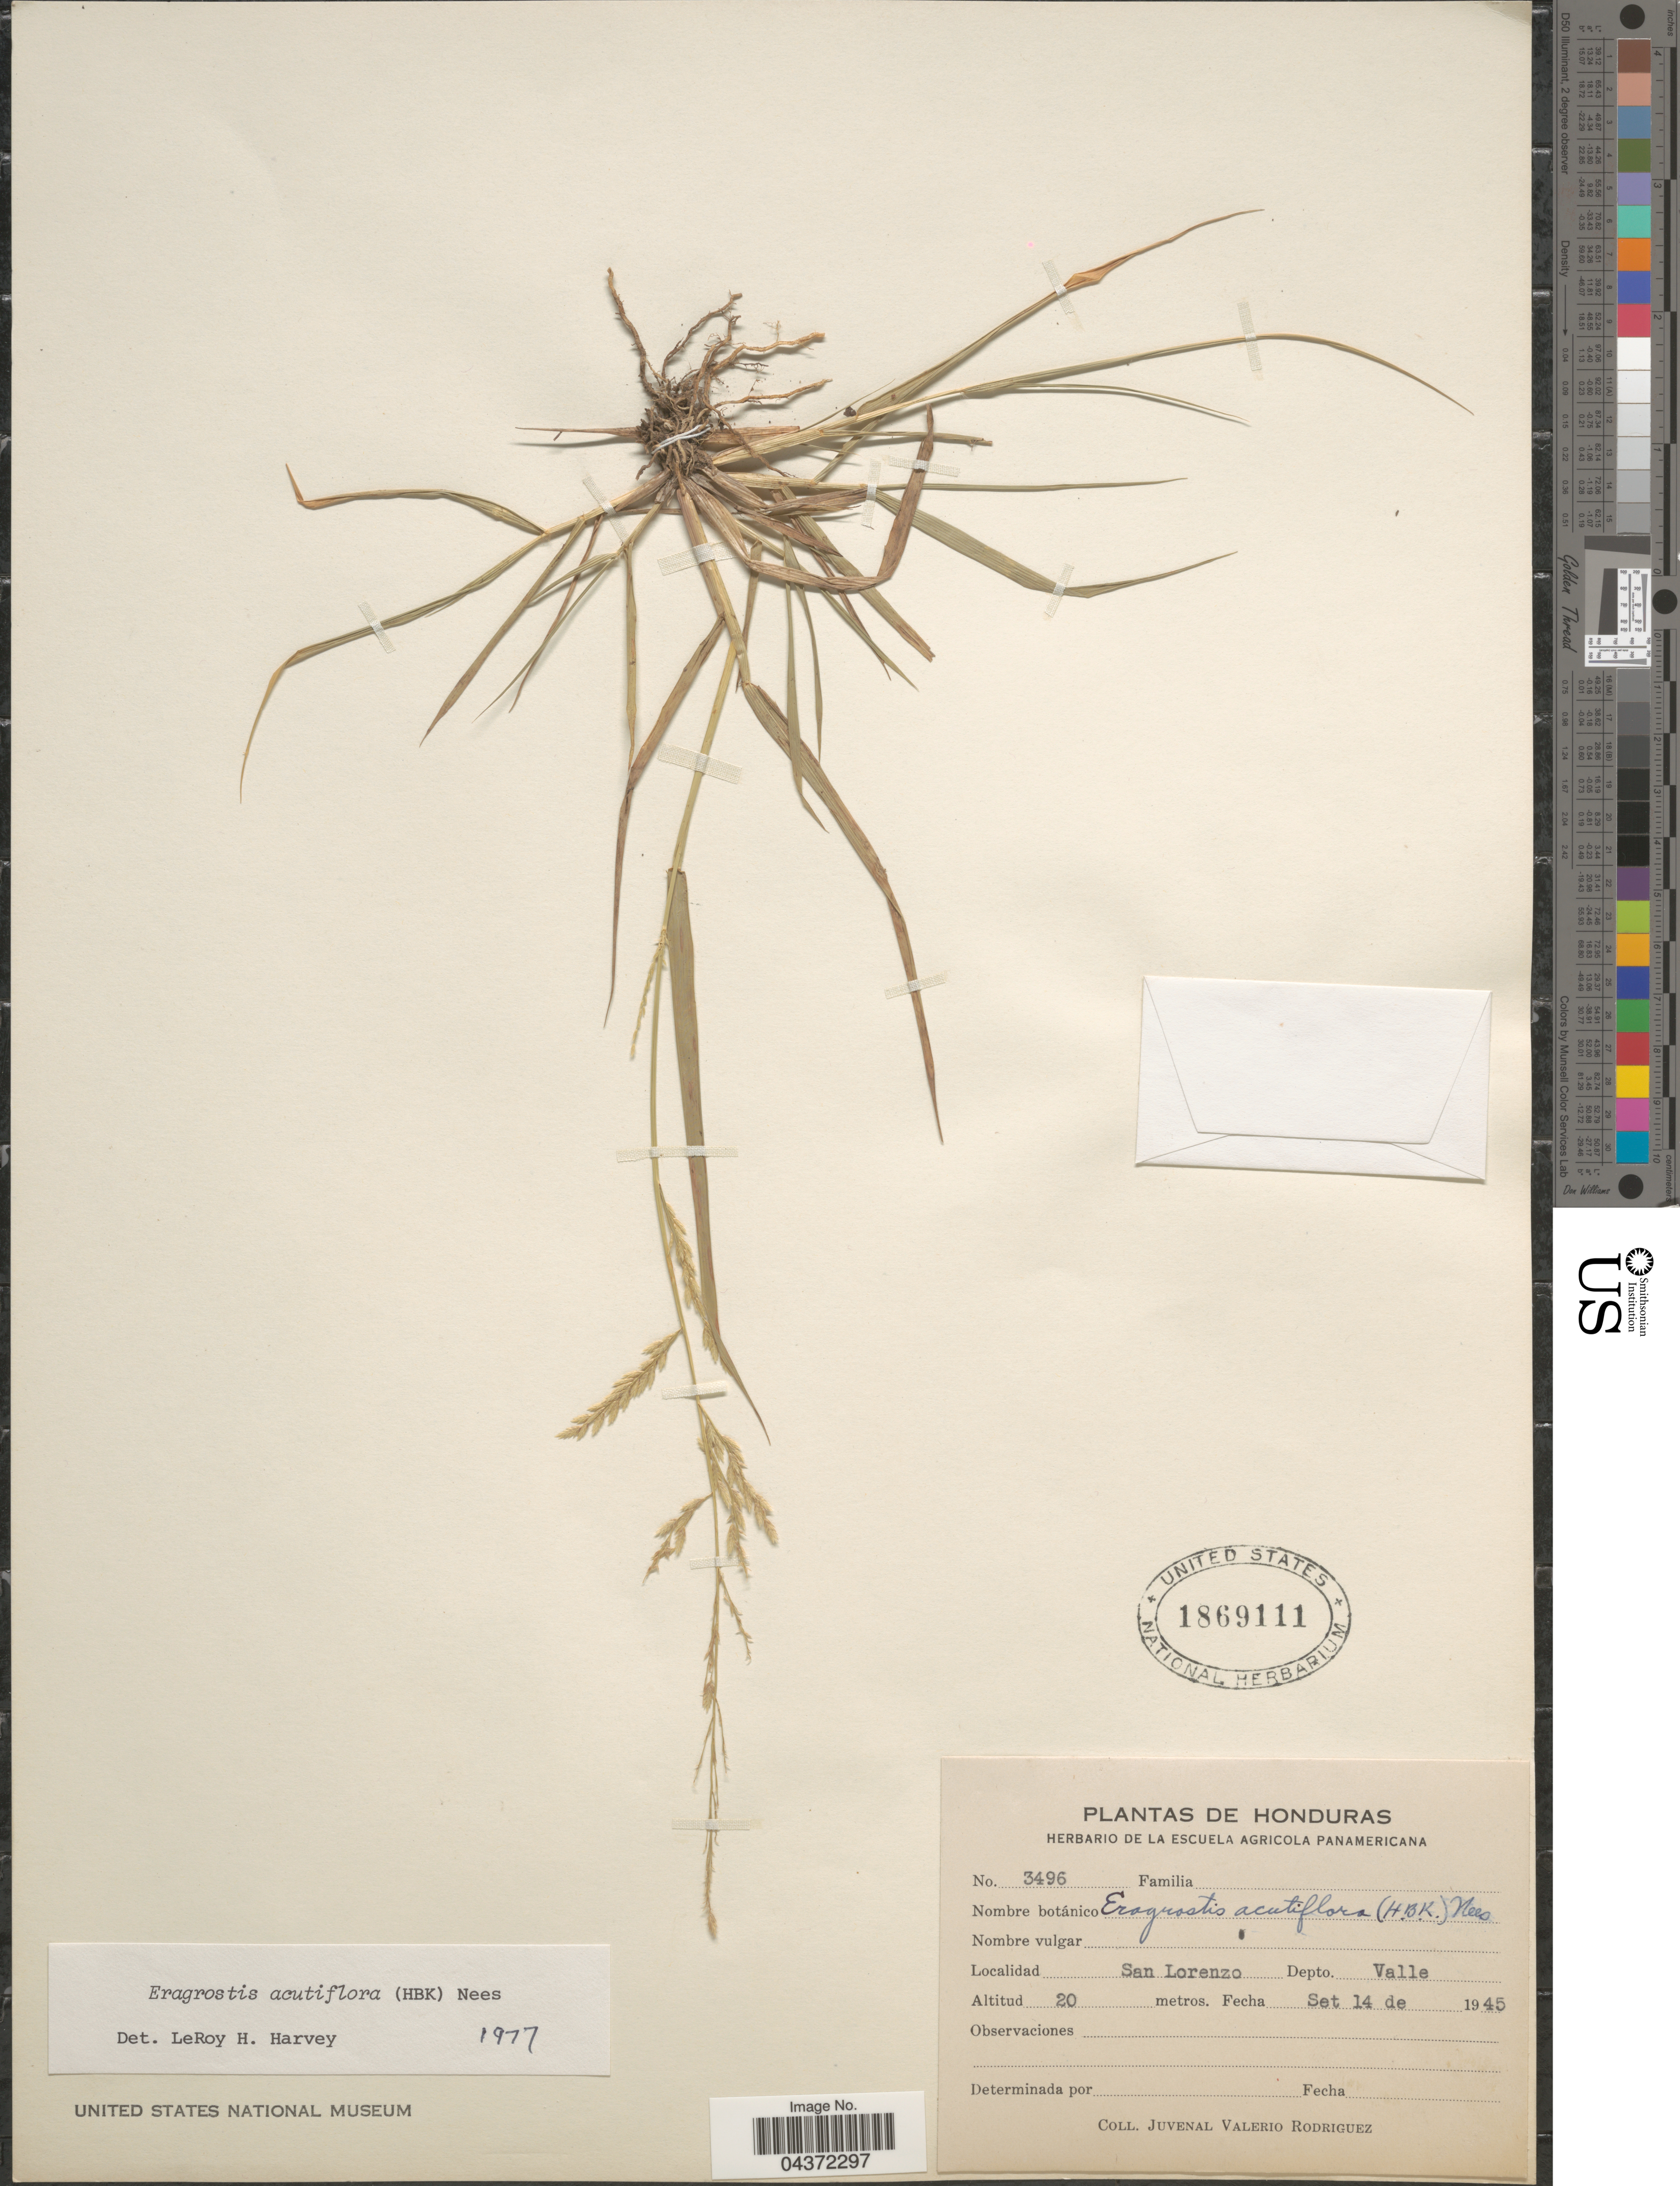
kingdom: Plantae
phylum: Tracheophyta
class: Liliopsida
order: Poales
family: Poaceae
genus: Eragrostis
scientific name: Eragrostis acutiflora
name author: (Kunth) Nees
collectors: J. Rodriguez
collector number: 3496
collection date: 1945-09-14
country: Honduras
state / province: Valle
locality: San Lorenzo. Depto. Valle.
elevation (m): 20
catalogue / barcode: US 1869111